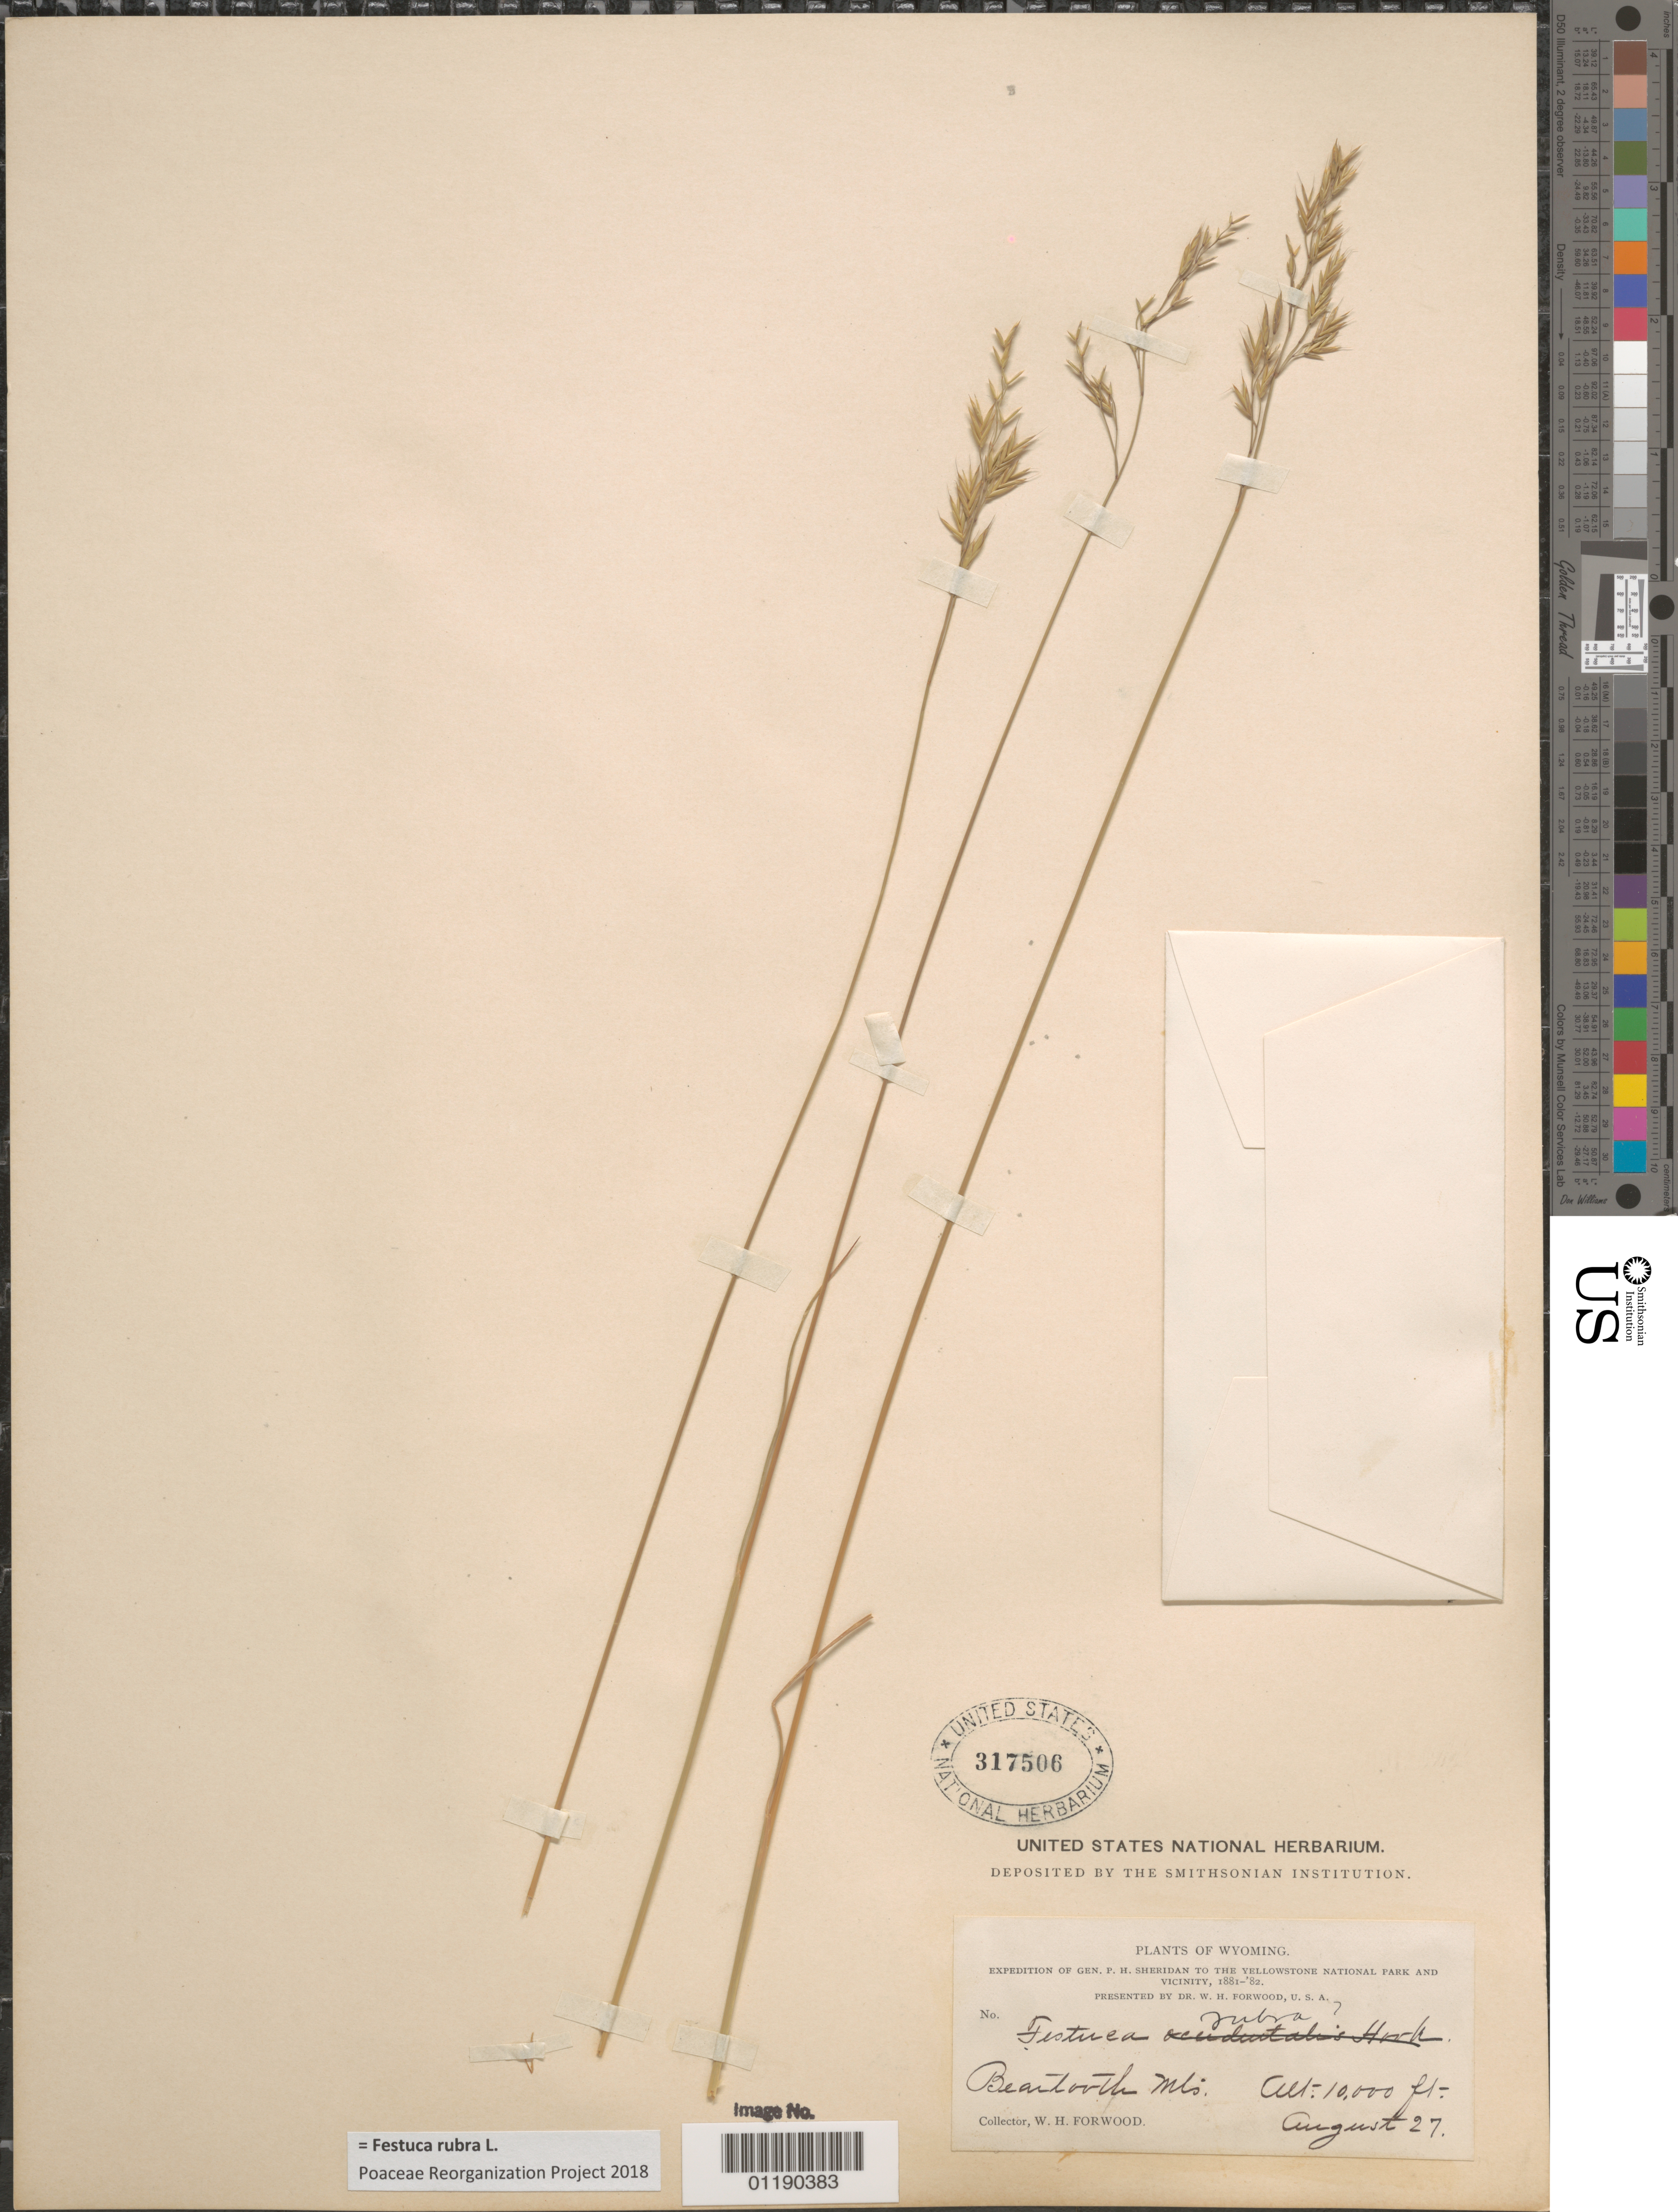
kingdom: Plantae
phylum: Tracheophyta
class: Liliopsida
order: Poales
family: Poaceae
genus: Festuca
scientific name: Festuca rubra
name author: L.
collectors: W. Forwood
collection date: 1881-08-27 or 1882-08-27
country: United States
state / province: Wyoming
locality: Beartooth Mts.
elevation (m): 3048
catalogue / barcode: US 317506